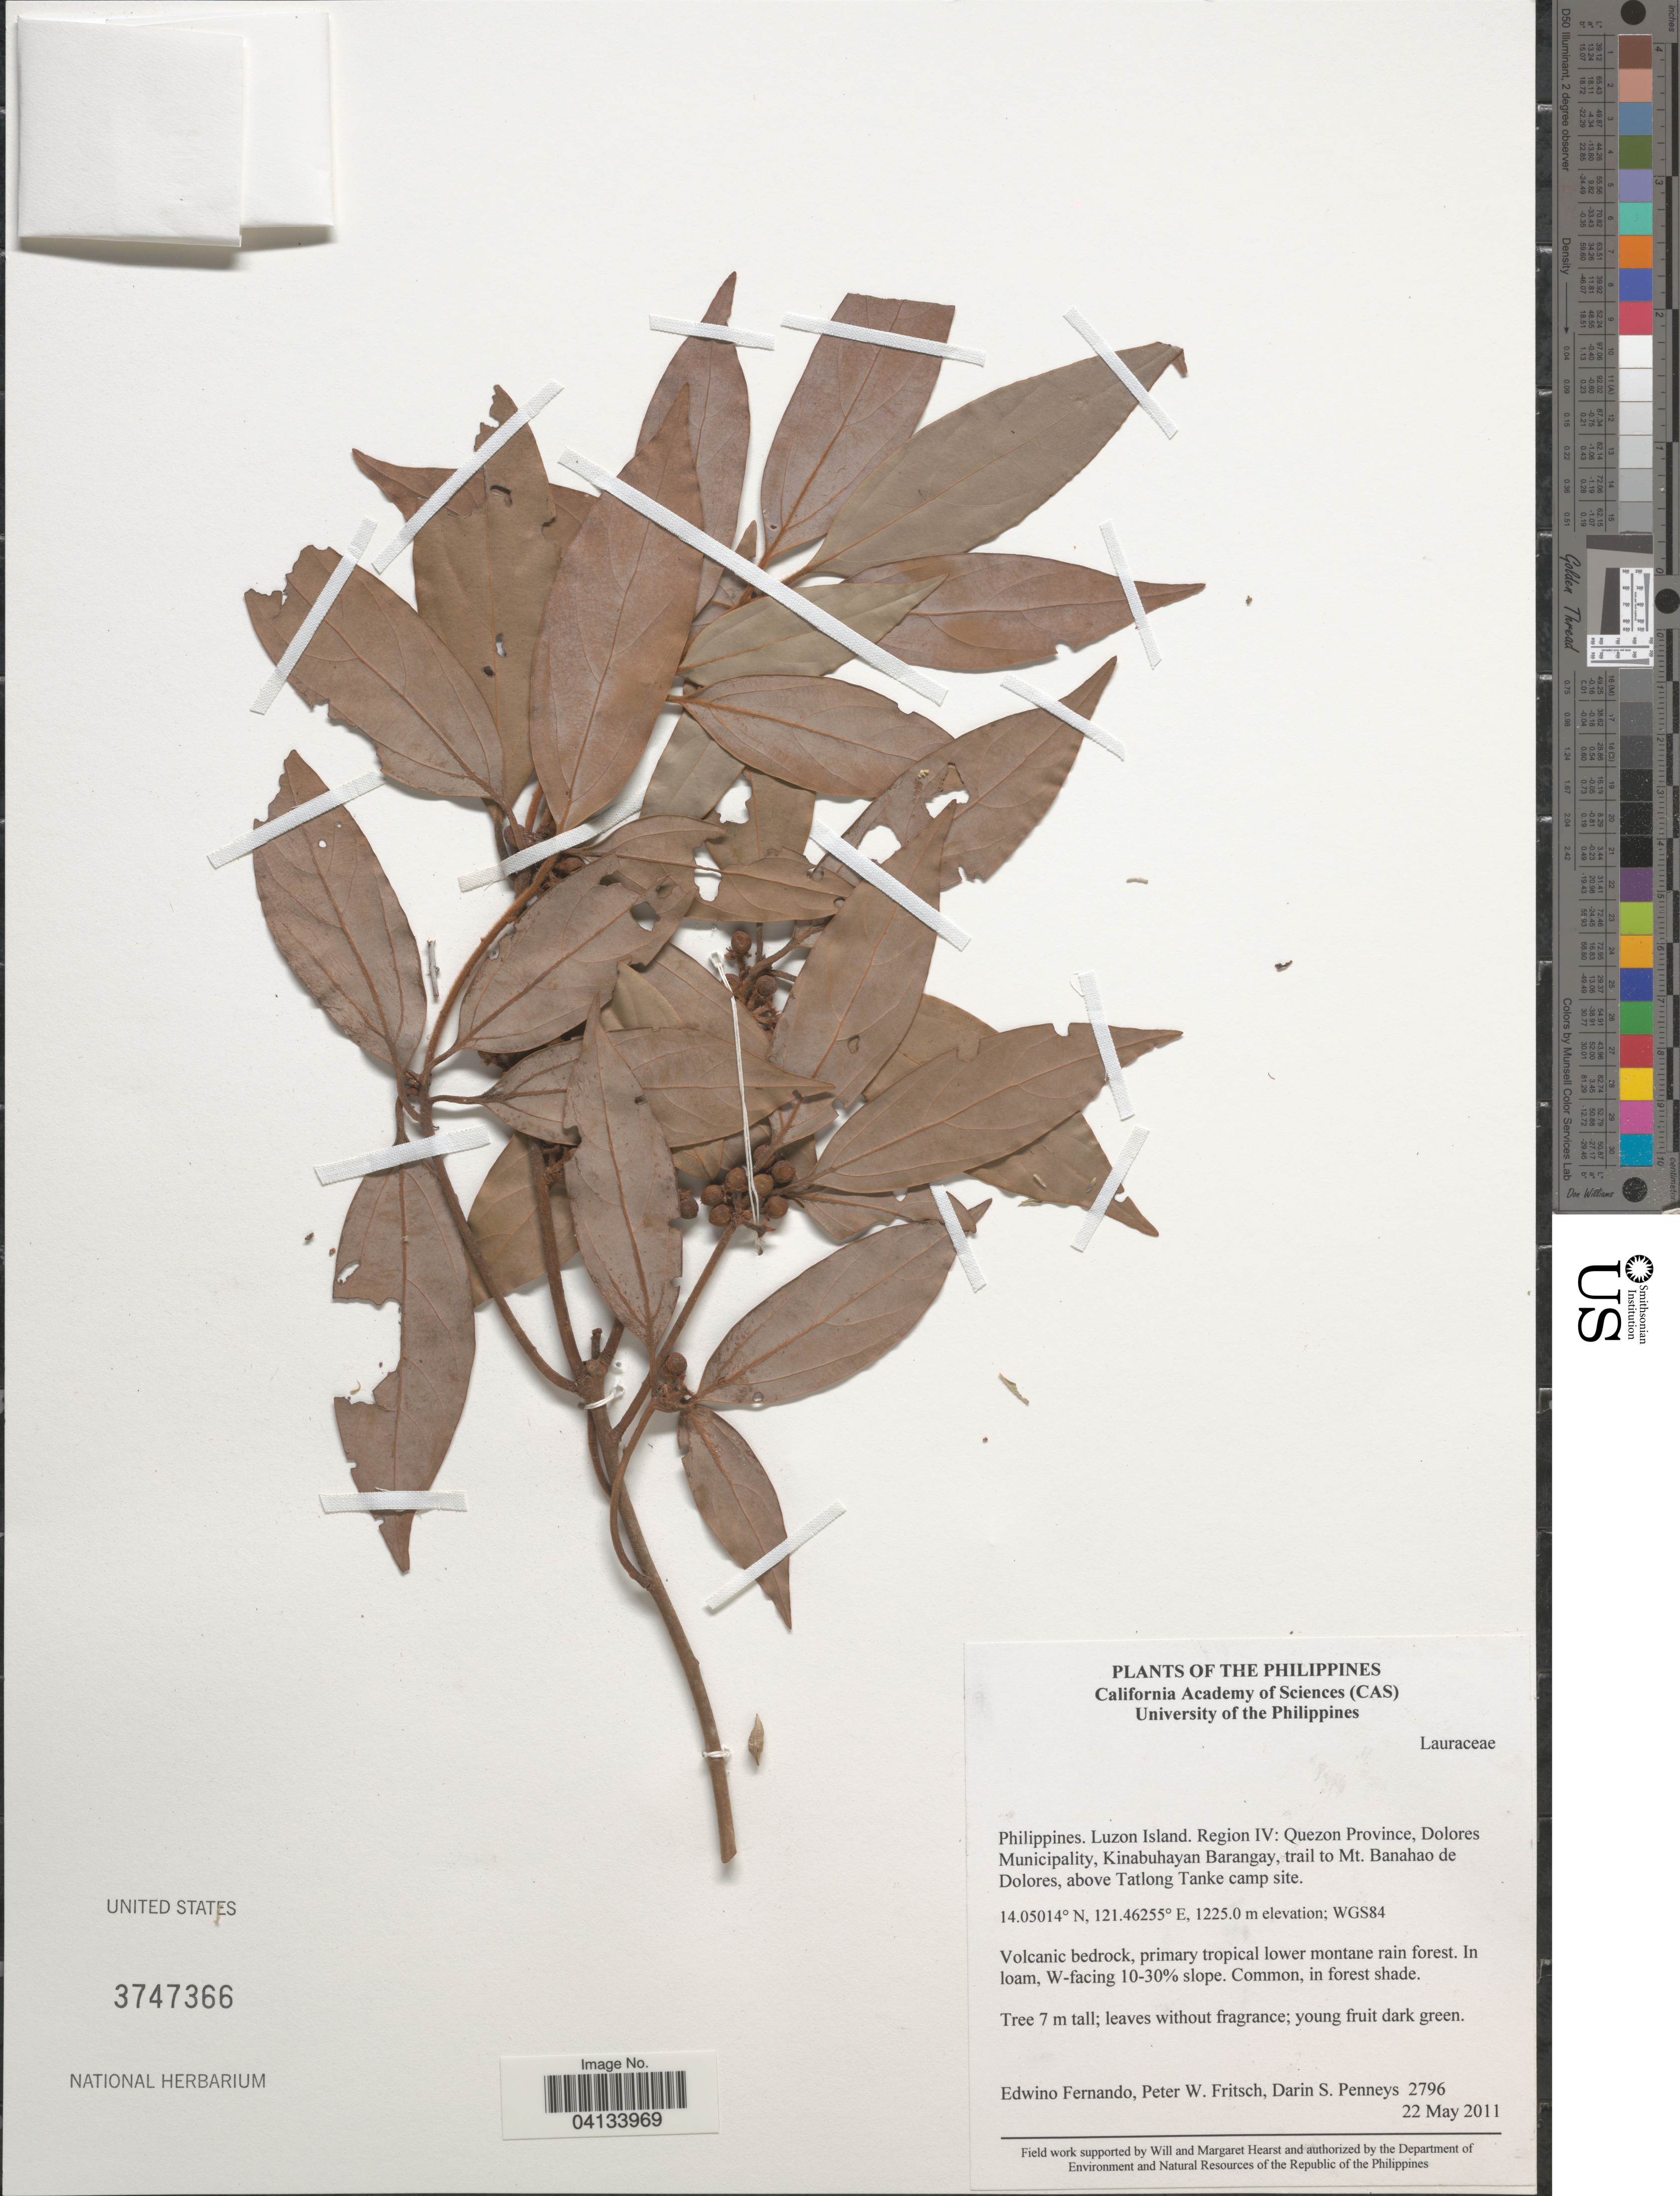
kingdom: Plantae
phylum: Tracheophyta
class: Magnoliopsida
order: Laurales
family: Lauraceae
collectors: E. S. Fernando, P. W. Fritsch & D. S. Penneys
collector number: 2796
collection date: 2011-05-22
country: Philippines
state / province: Northern Mindanao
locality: Luzon Island. Region IV: Quezon Province, Dolores Municipality, Kinabuhayan Barangay, trail to Mt. Banahao de Dolores, above Tatlong Tanke camp site. WGS84. W-facing 10-30% slope.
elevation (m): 1225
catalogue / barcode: US 3747366